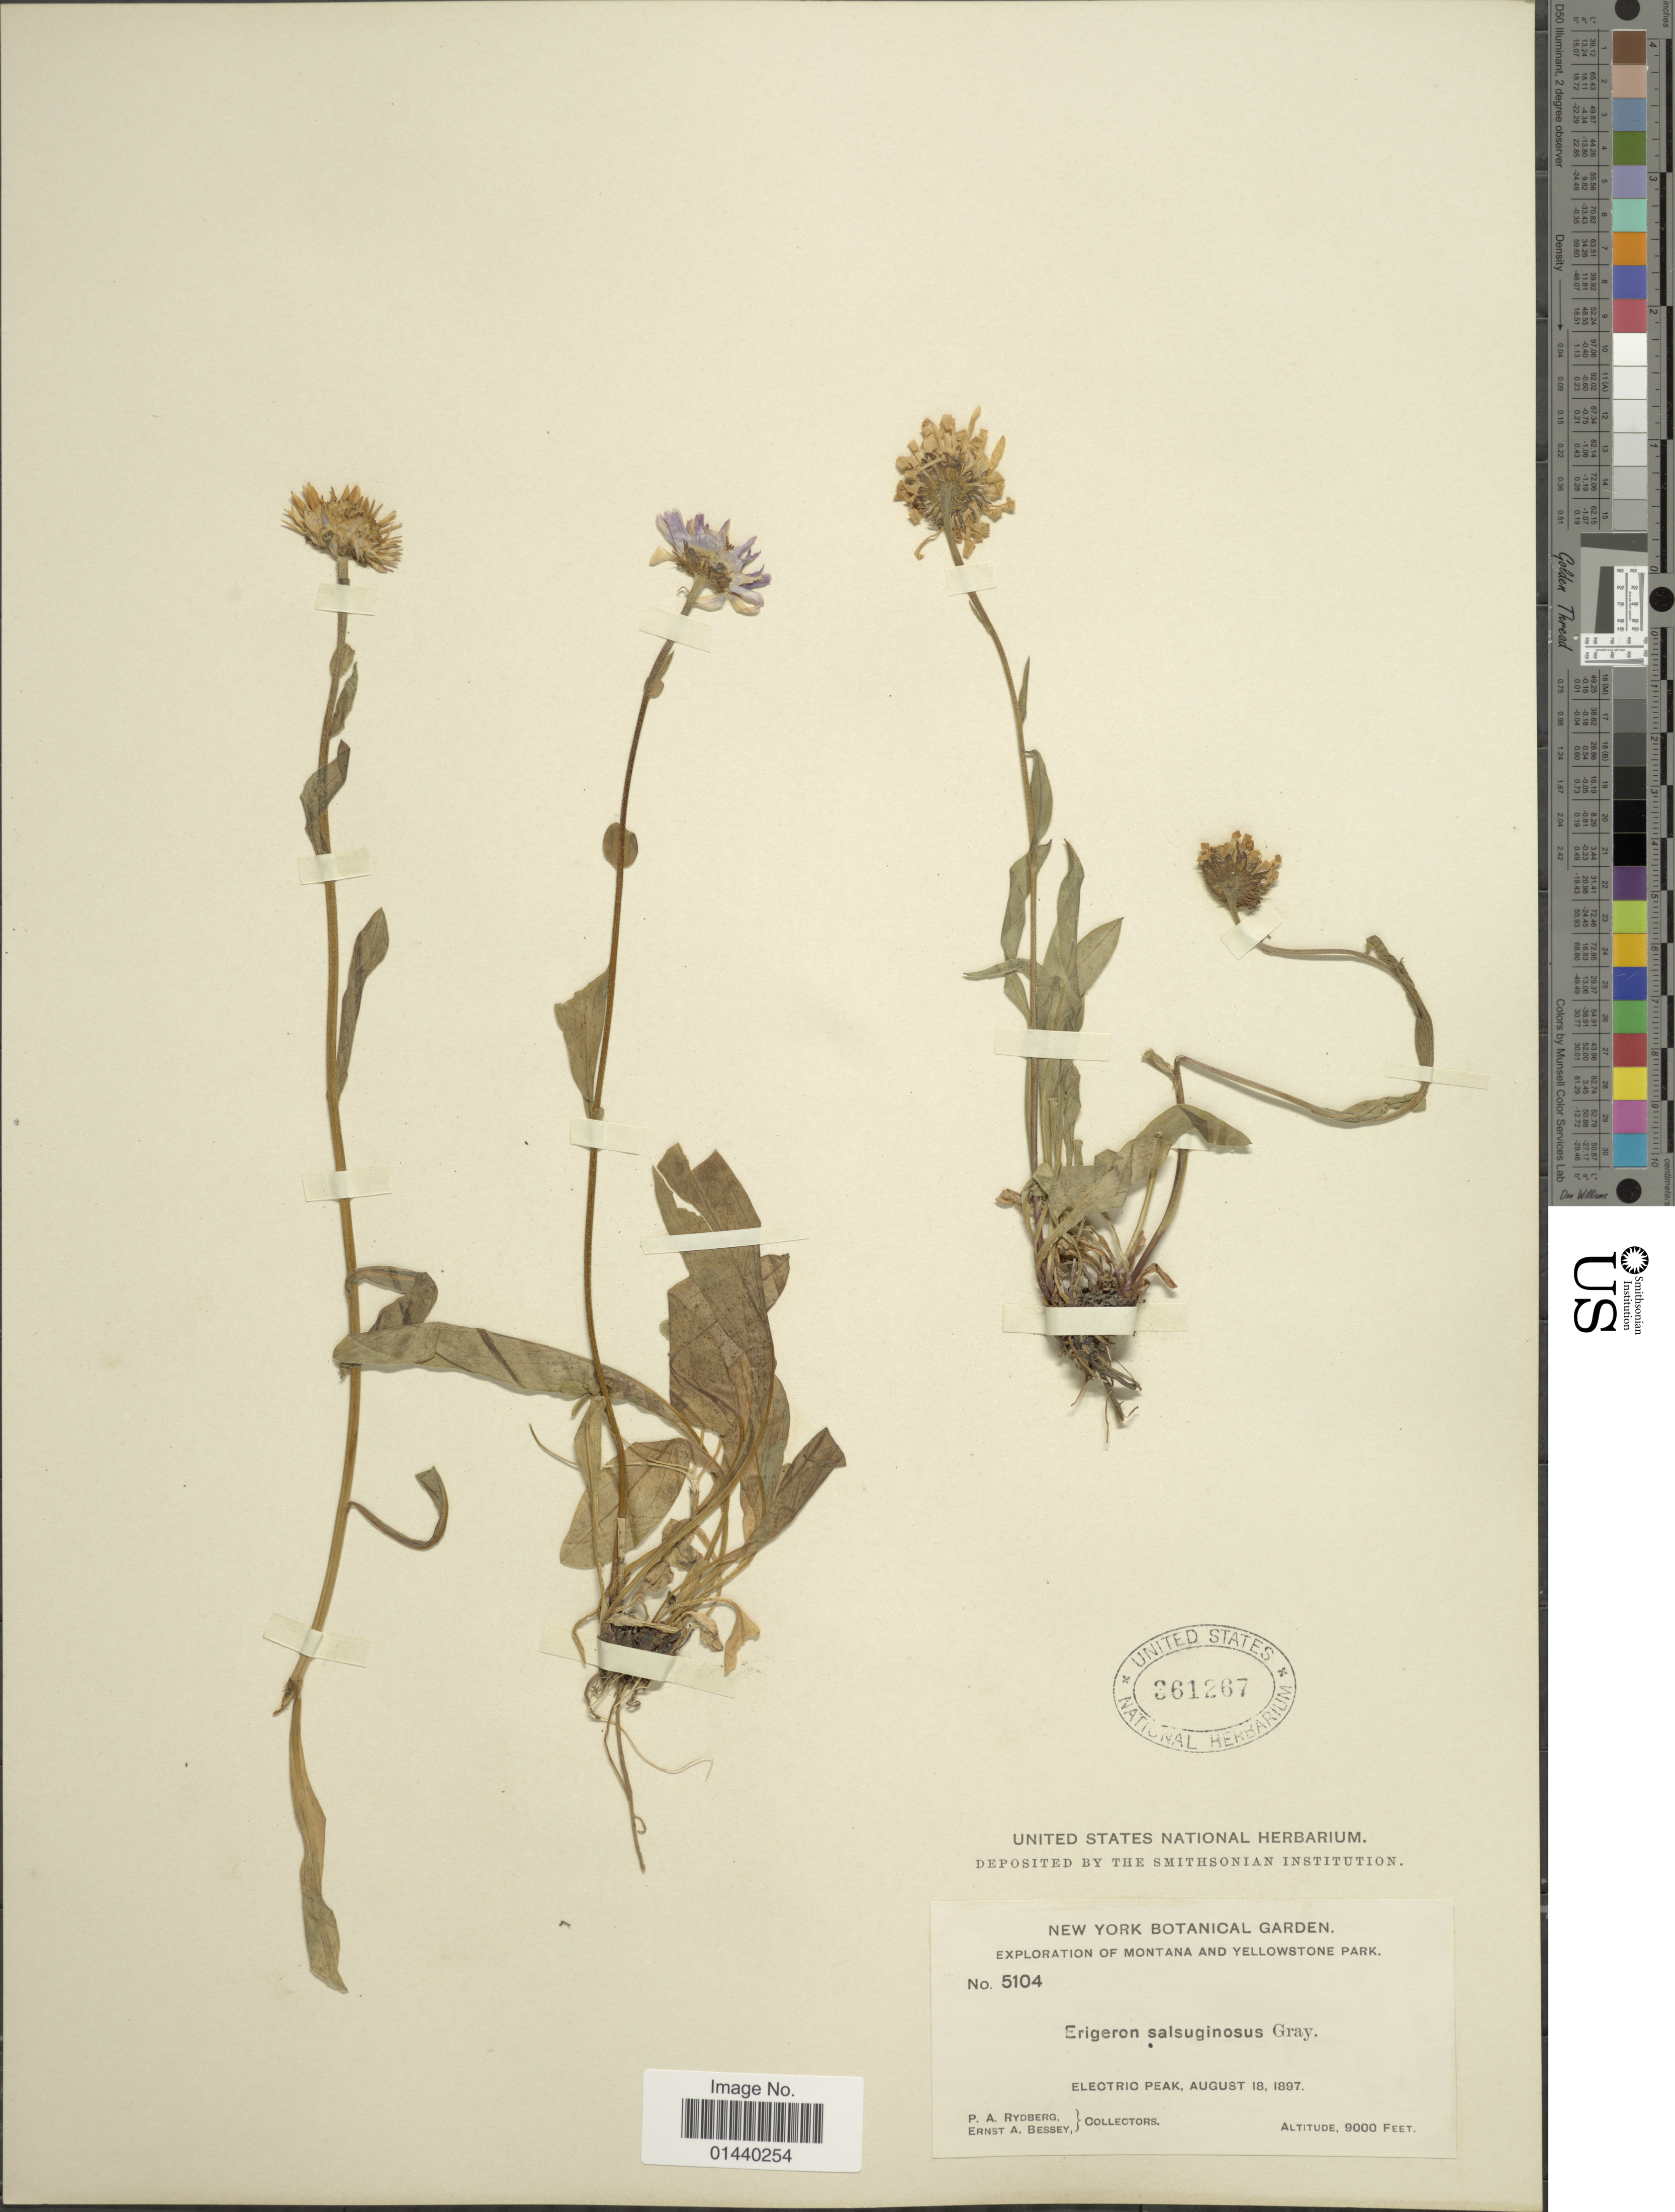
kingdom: Plantae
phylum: Tracheophyta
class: Magnoliopsida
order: Asterales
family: Asteraceae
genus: Erigeron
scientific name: Erigeron salsuginosus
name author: (Richardson ex R. Br.) A. Gray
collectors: P. A. Rydberg & E. A. Bessey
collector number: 5104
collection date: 1897-08-18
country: United States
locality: Electric Peak.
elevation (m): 2743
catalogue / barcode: US 361267